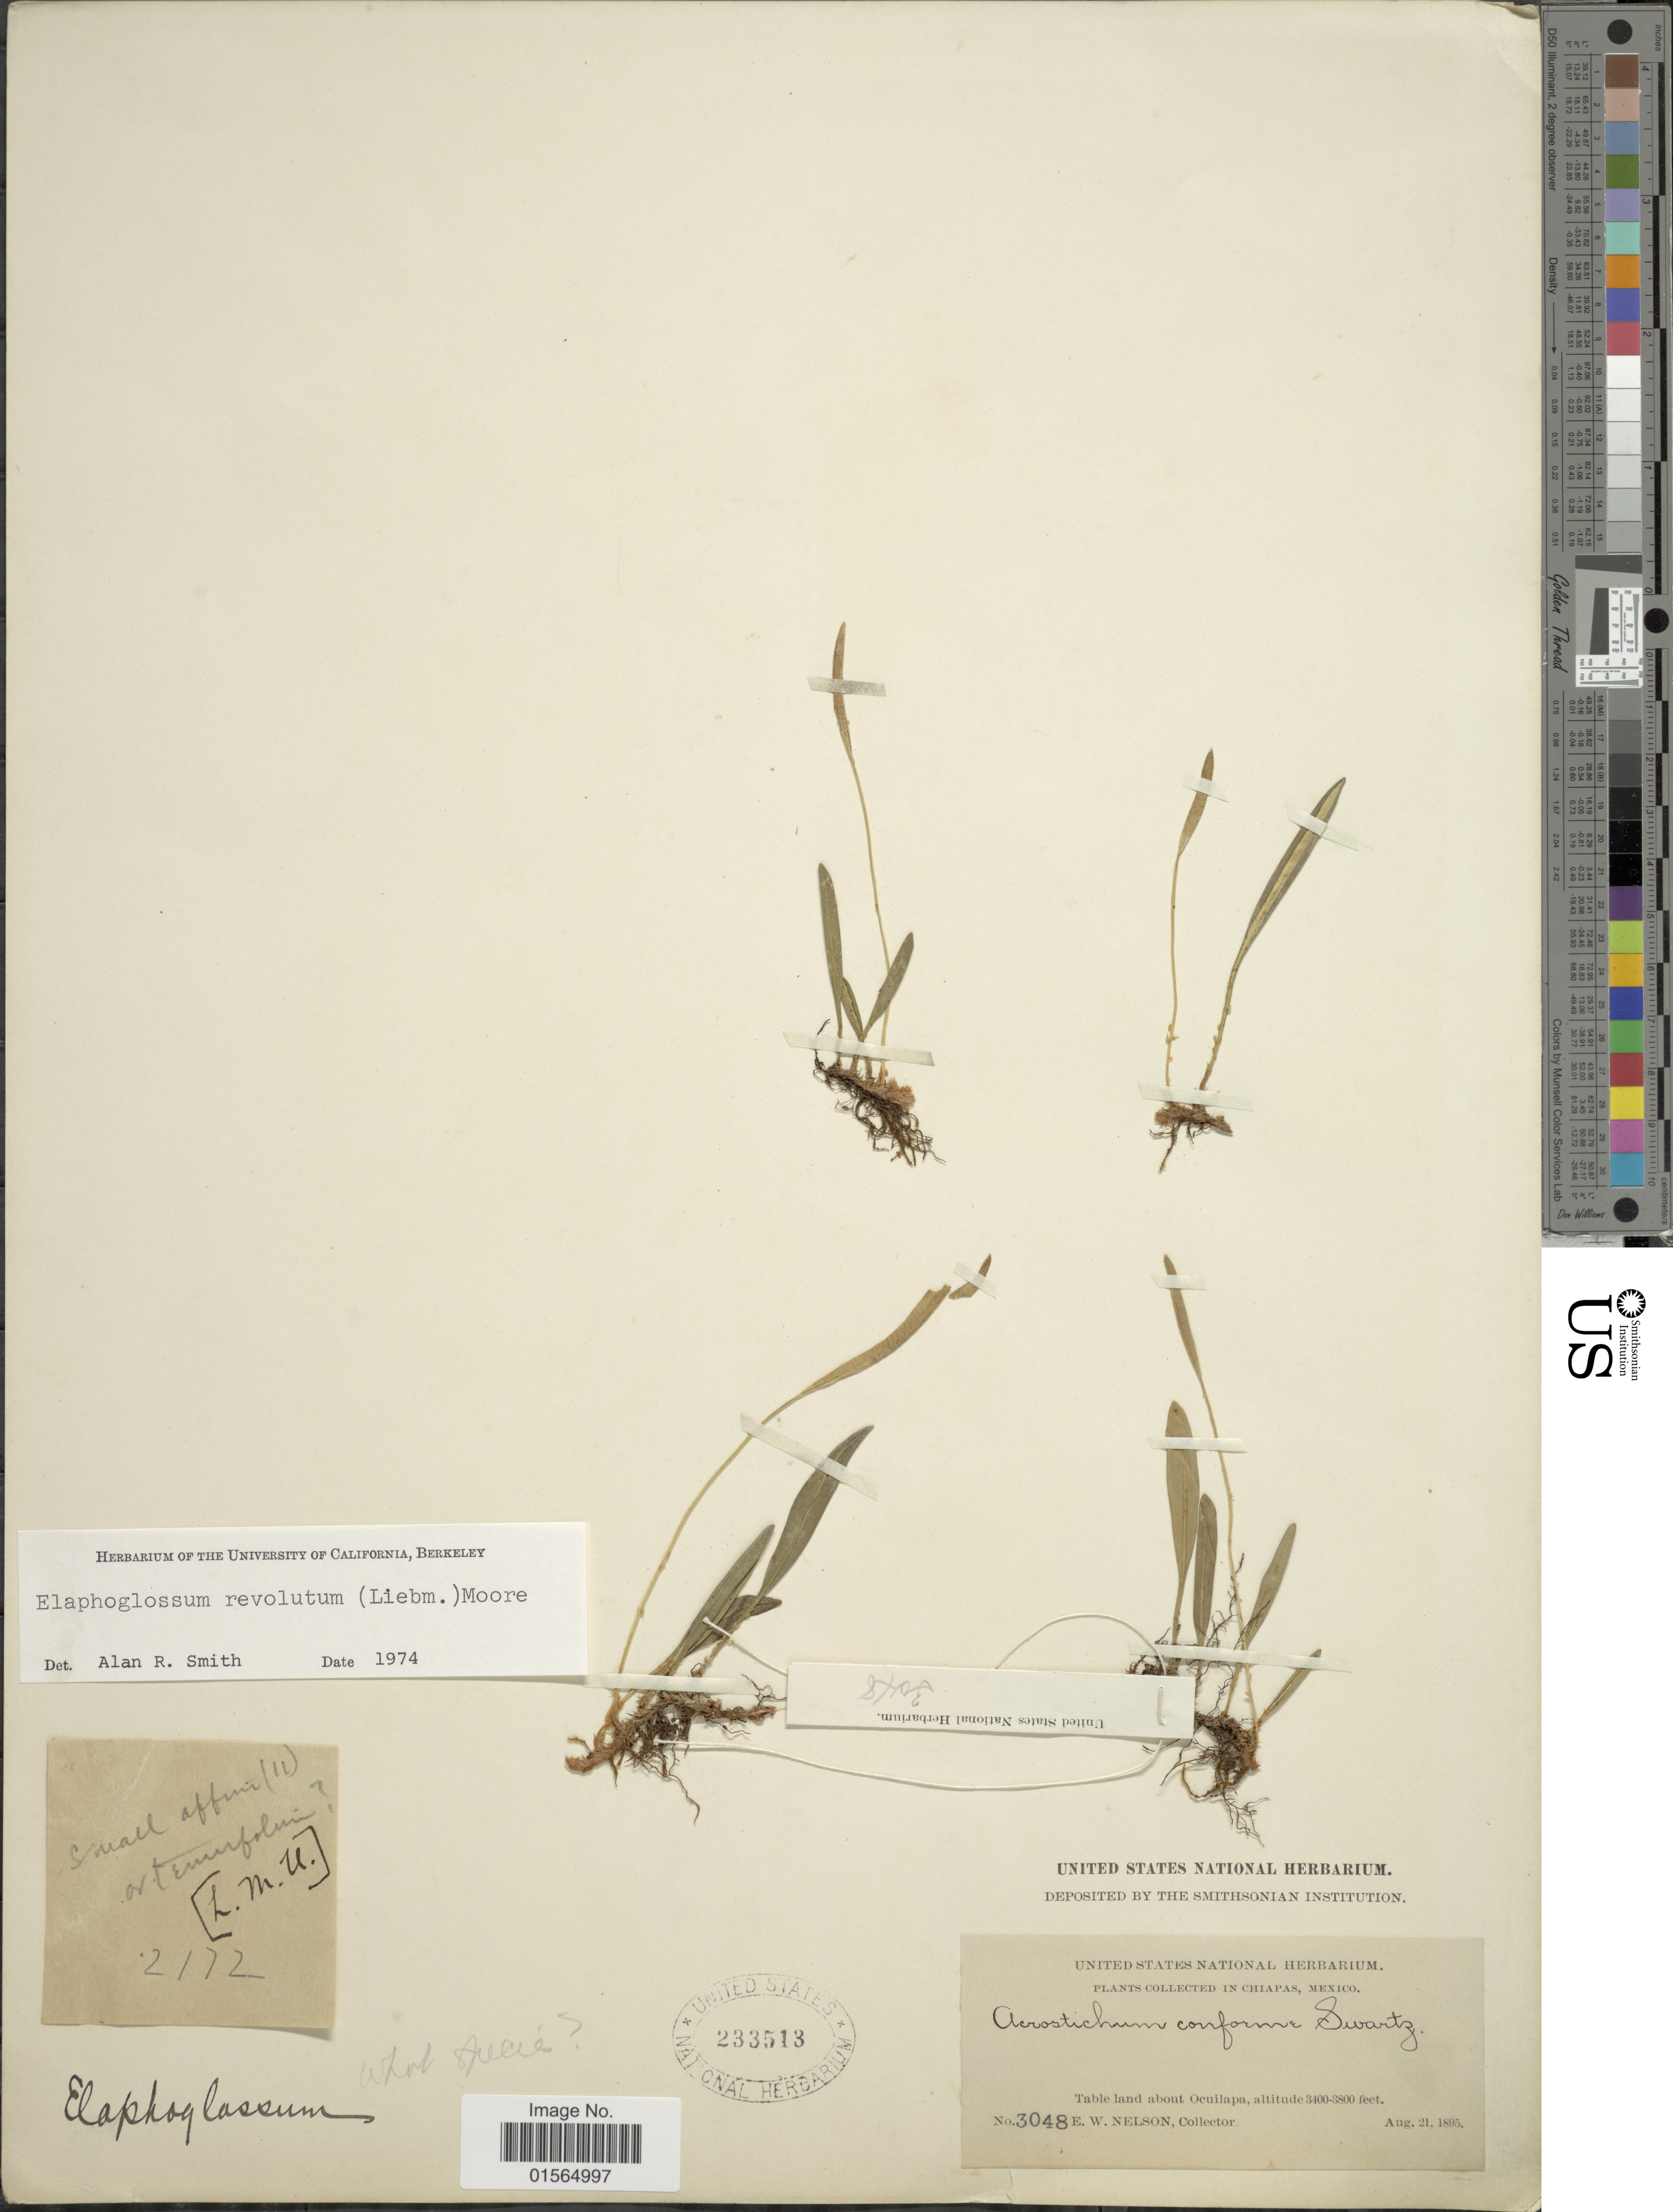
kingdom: Plantae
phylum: Tracheophyta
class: Polypodiopsida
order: Polypodiales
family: Dryopteridaceae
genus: Elaphoglossum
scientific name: Elaphoglossum revolutum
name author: (Liebm.) T. Moore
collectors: E. W. Nelson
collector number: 3048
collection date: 1895-08-21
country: Mexico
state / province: Chiapas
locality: Table land about Ocuilapa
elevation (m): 1036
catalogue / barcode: US 233513